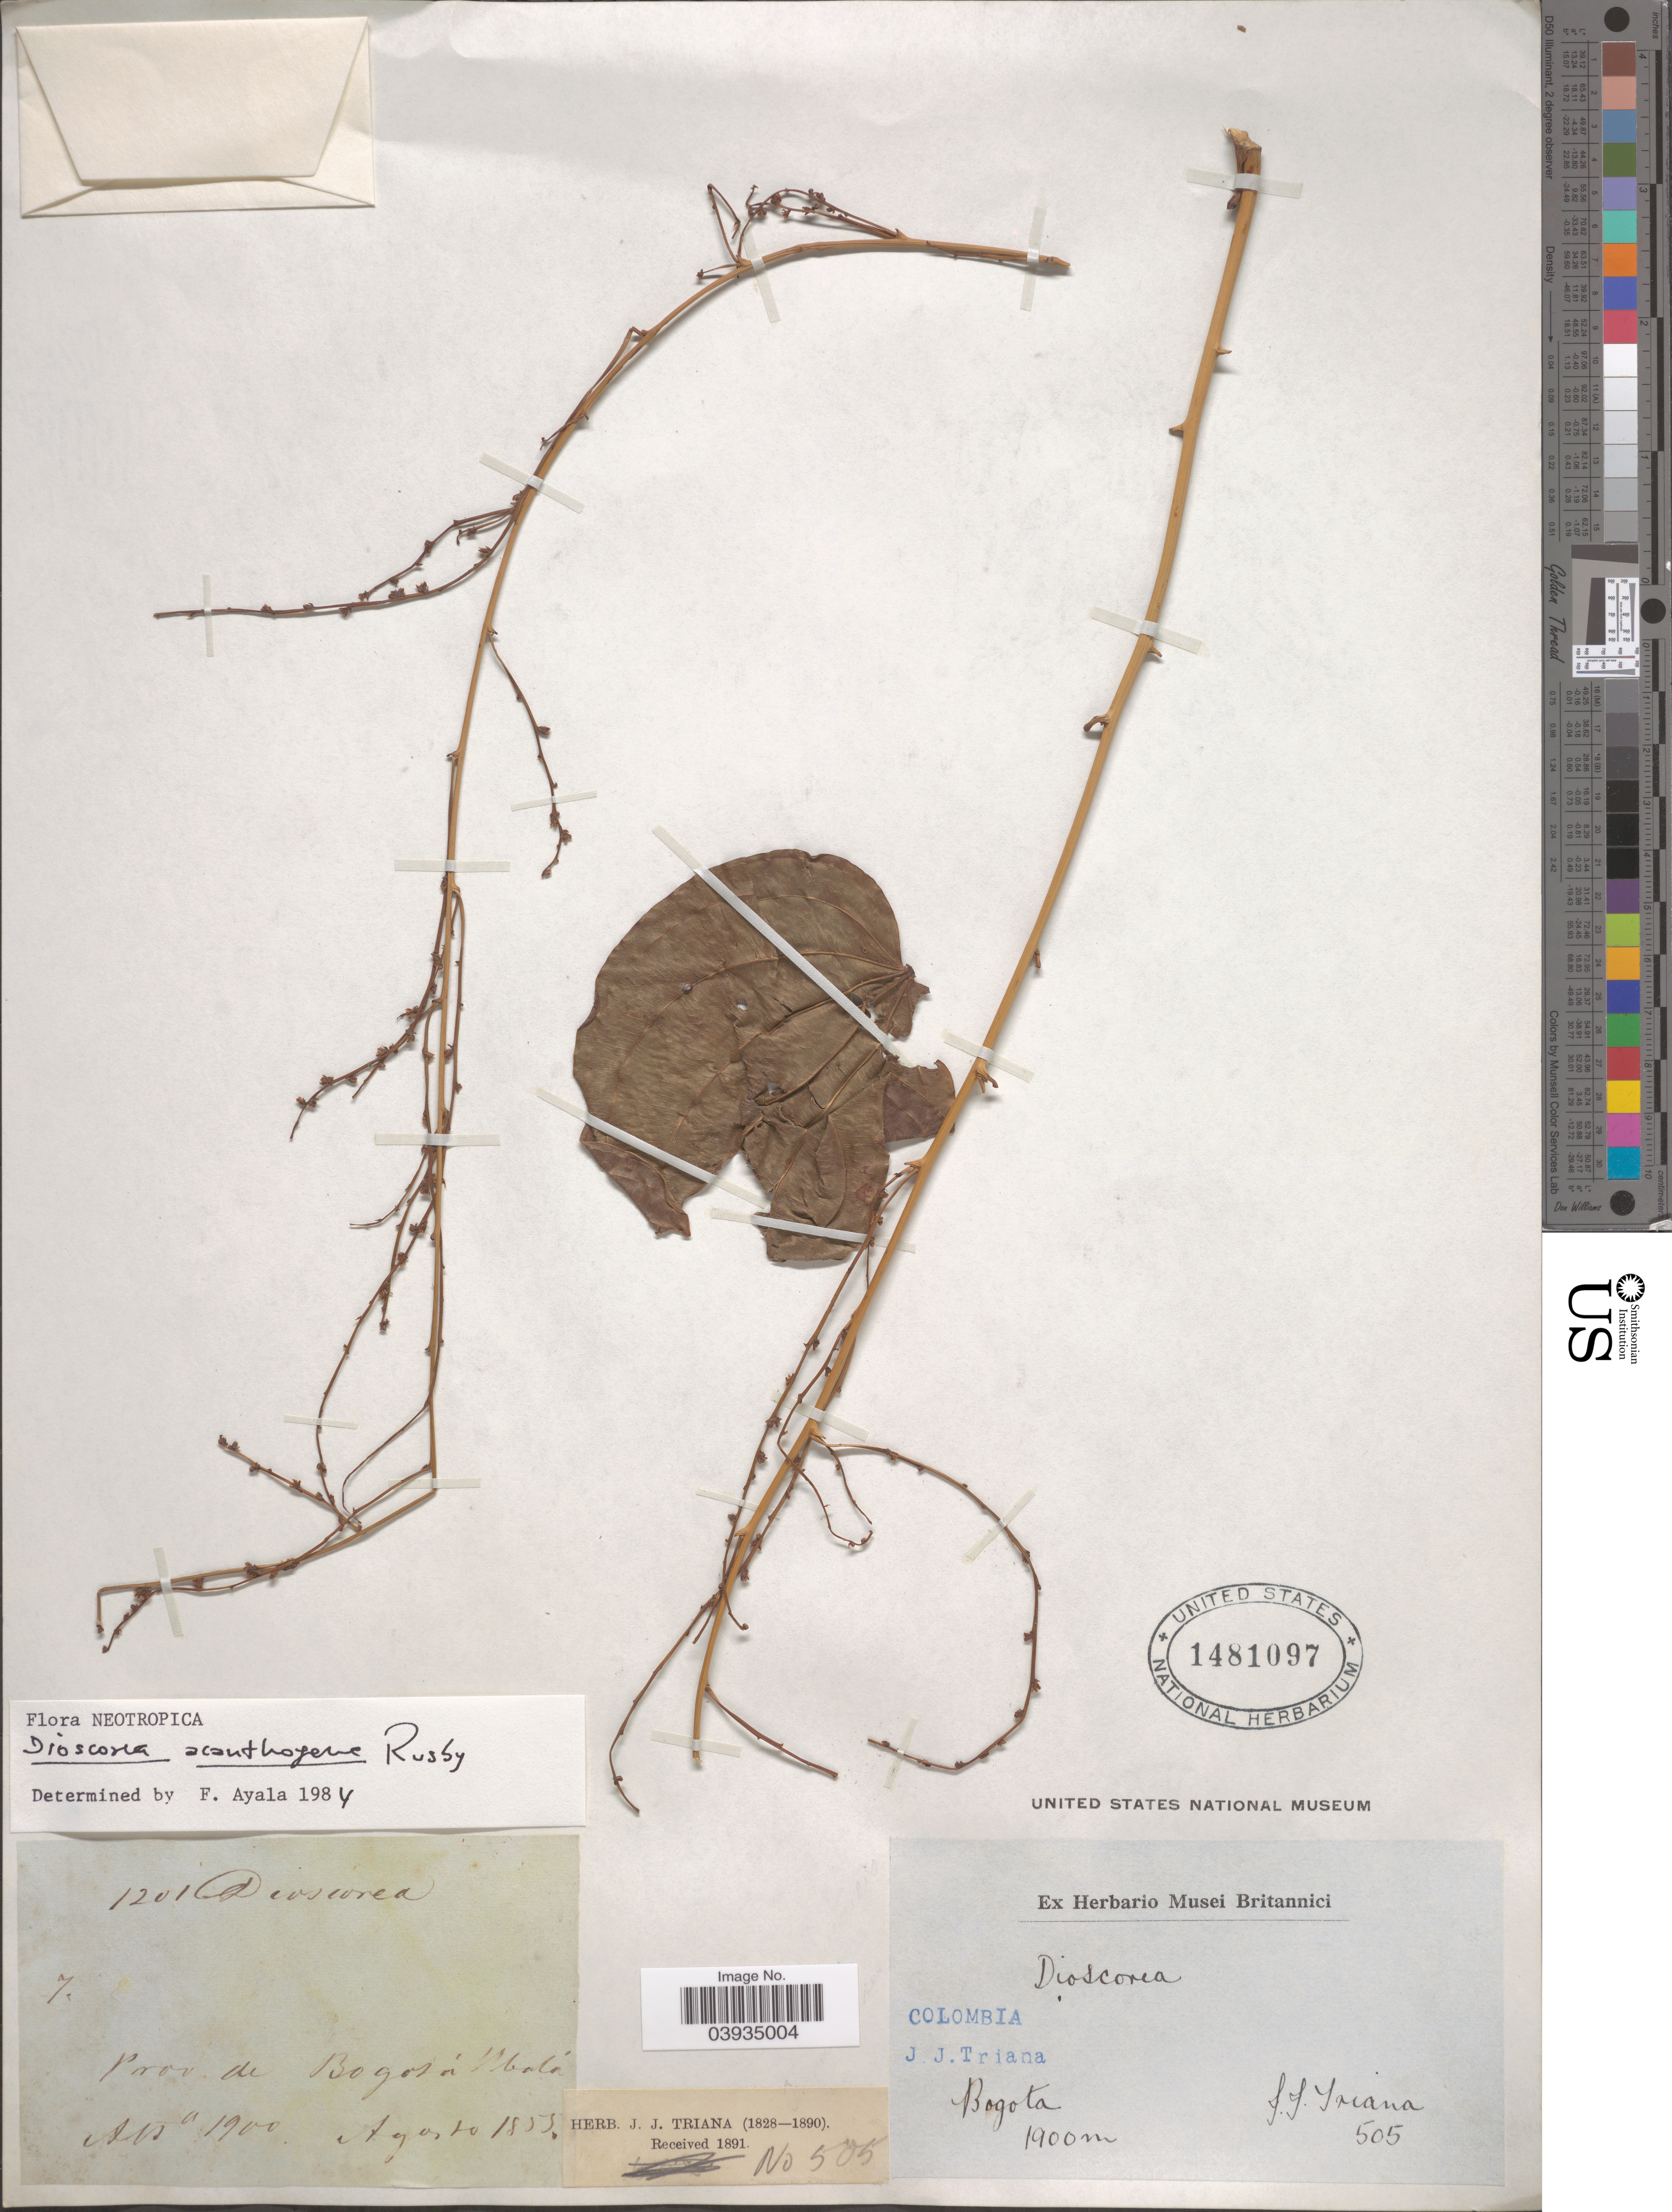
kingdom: Plantae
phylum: Tracheophyta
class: Liliopsida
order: Dioscoreales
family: Dioscoreaceae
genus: Dioscorea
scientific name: Dioscorea acanthogene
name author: Rusby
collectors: J. J. Triana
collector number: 505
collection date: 1855-08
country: Colombia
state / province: Bogota D.C.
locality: Prov. de Bogotá Nbalá.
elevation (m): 1900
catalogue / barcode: US 1481097